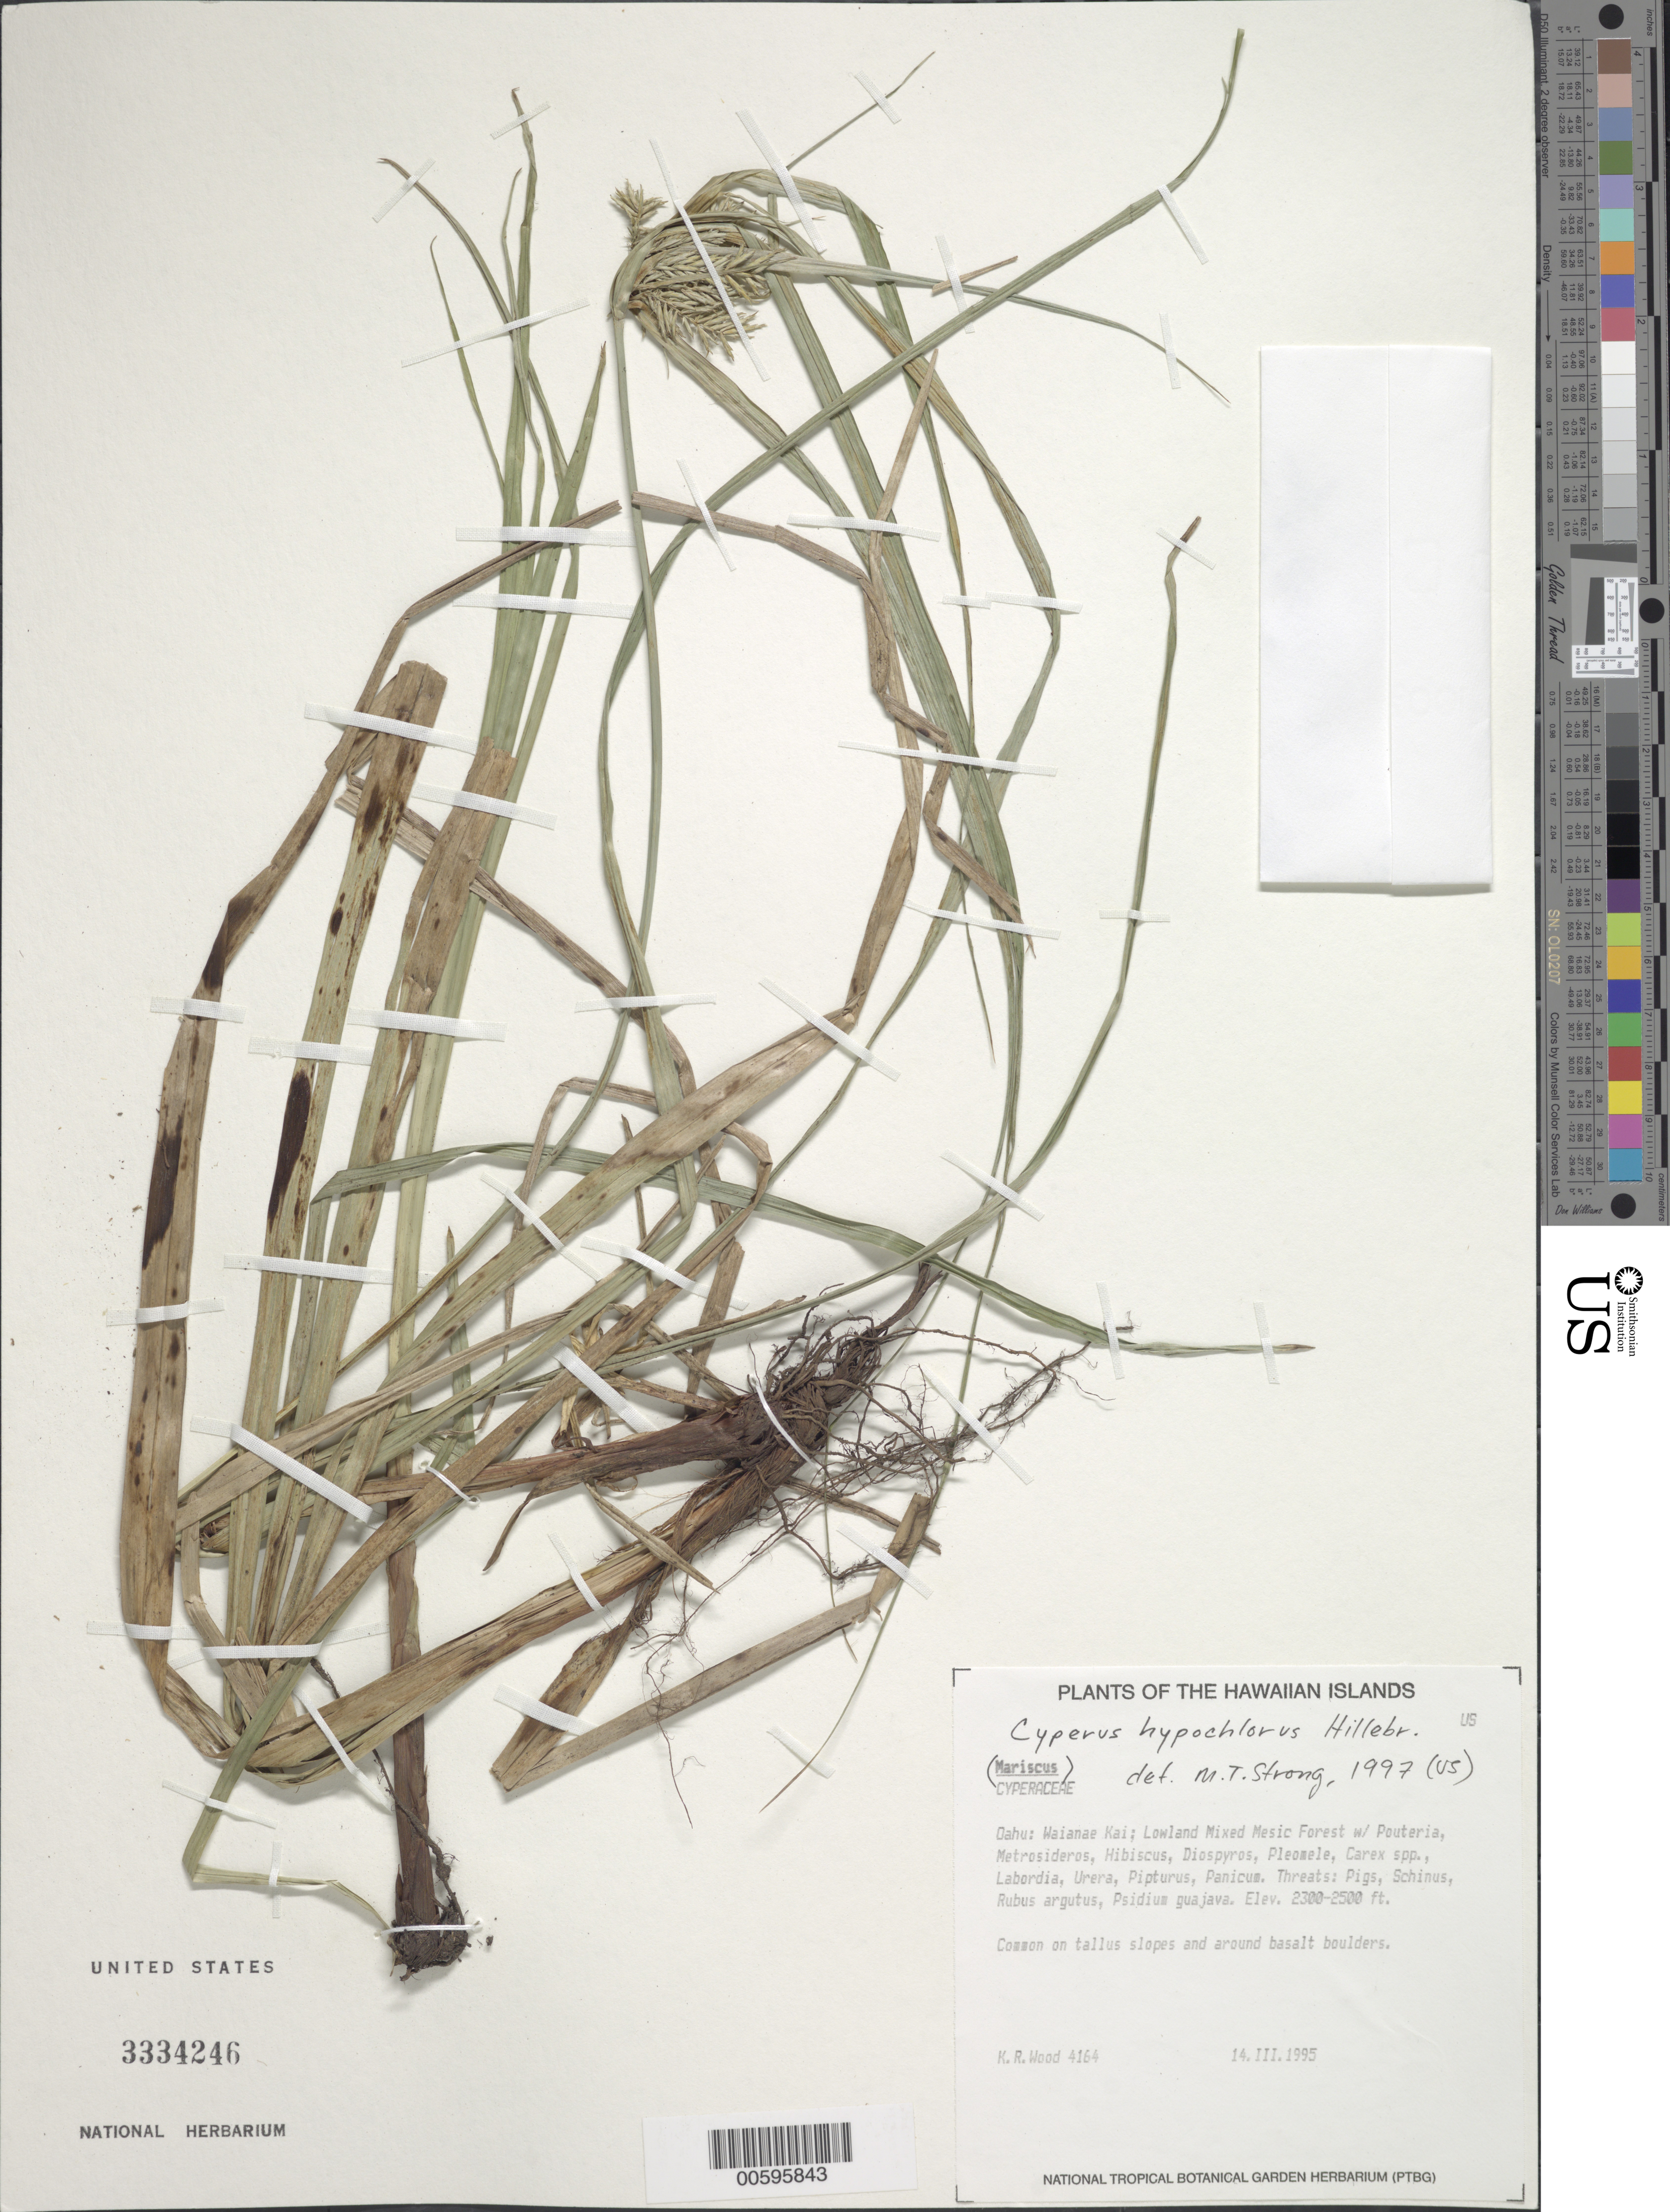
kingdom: Plantae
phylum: Tracheophyta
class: Liliopsida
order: Poales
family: Cyperaceae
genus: Cyperus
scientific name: Cyperus hypochlorus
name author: Hillebr.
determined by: Strong, M. T., (US), Smithsonian Institution - National Museum of Natural History (UNITED STATES)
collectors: K. R. Wood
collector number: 4164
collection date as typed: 14 Mar 1995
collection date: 1995-03-14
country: United States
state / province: Hawaii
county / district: Honolulu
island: Oahu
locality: Waianae Kai.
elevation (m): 701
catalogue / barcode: US 3334246